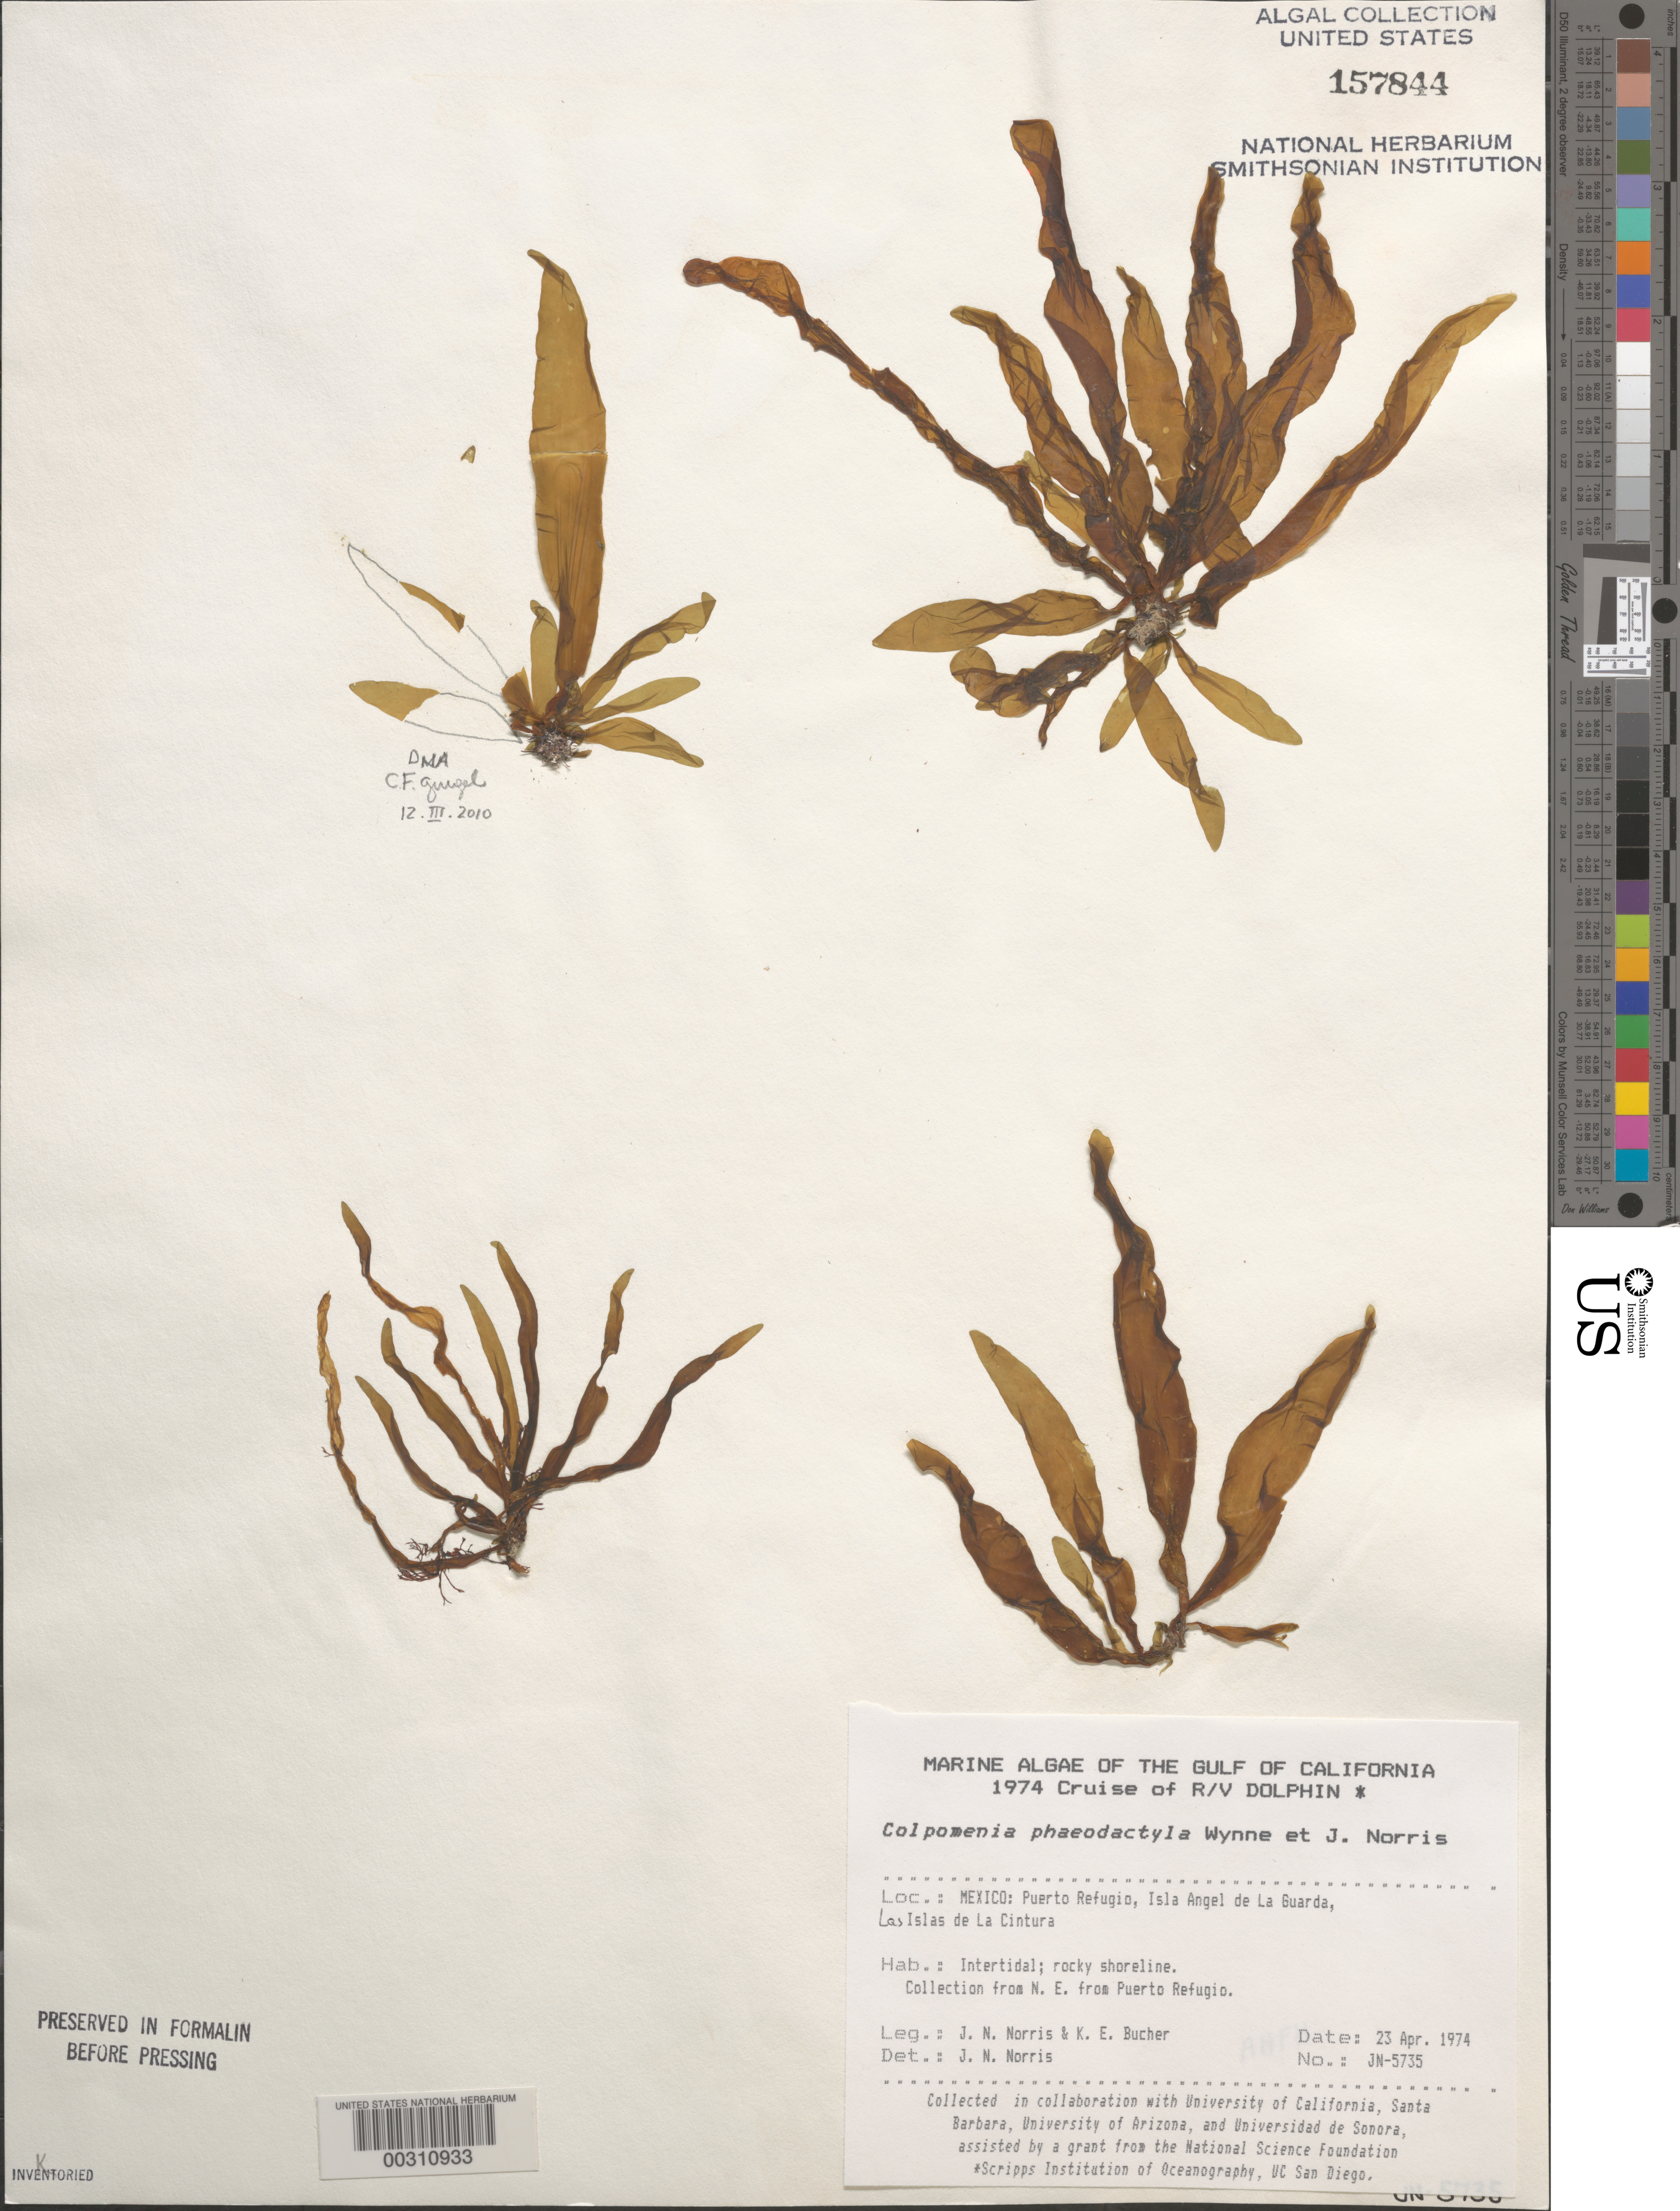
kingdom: Chromista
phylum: Ochrophyta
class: Phaeophyceae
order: Scytosiphonales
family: Scytosiphonaceae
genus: Dactylosiphon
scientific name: Dactylosiphon durvillei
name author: (Bory) Santiañez et al.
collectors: J. N. Norris & K. E. Bucher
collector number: JN-5735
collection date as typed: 23 Apr 1974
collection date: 1974-04-23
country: Mexico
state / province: Baja California Norte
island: Isla Angel de la Guarda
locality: Puerto Refugio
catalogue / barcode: US 157844